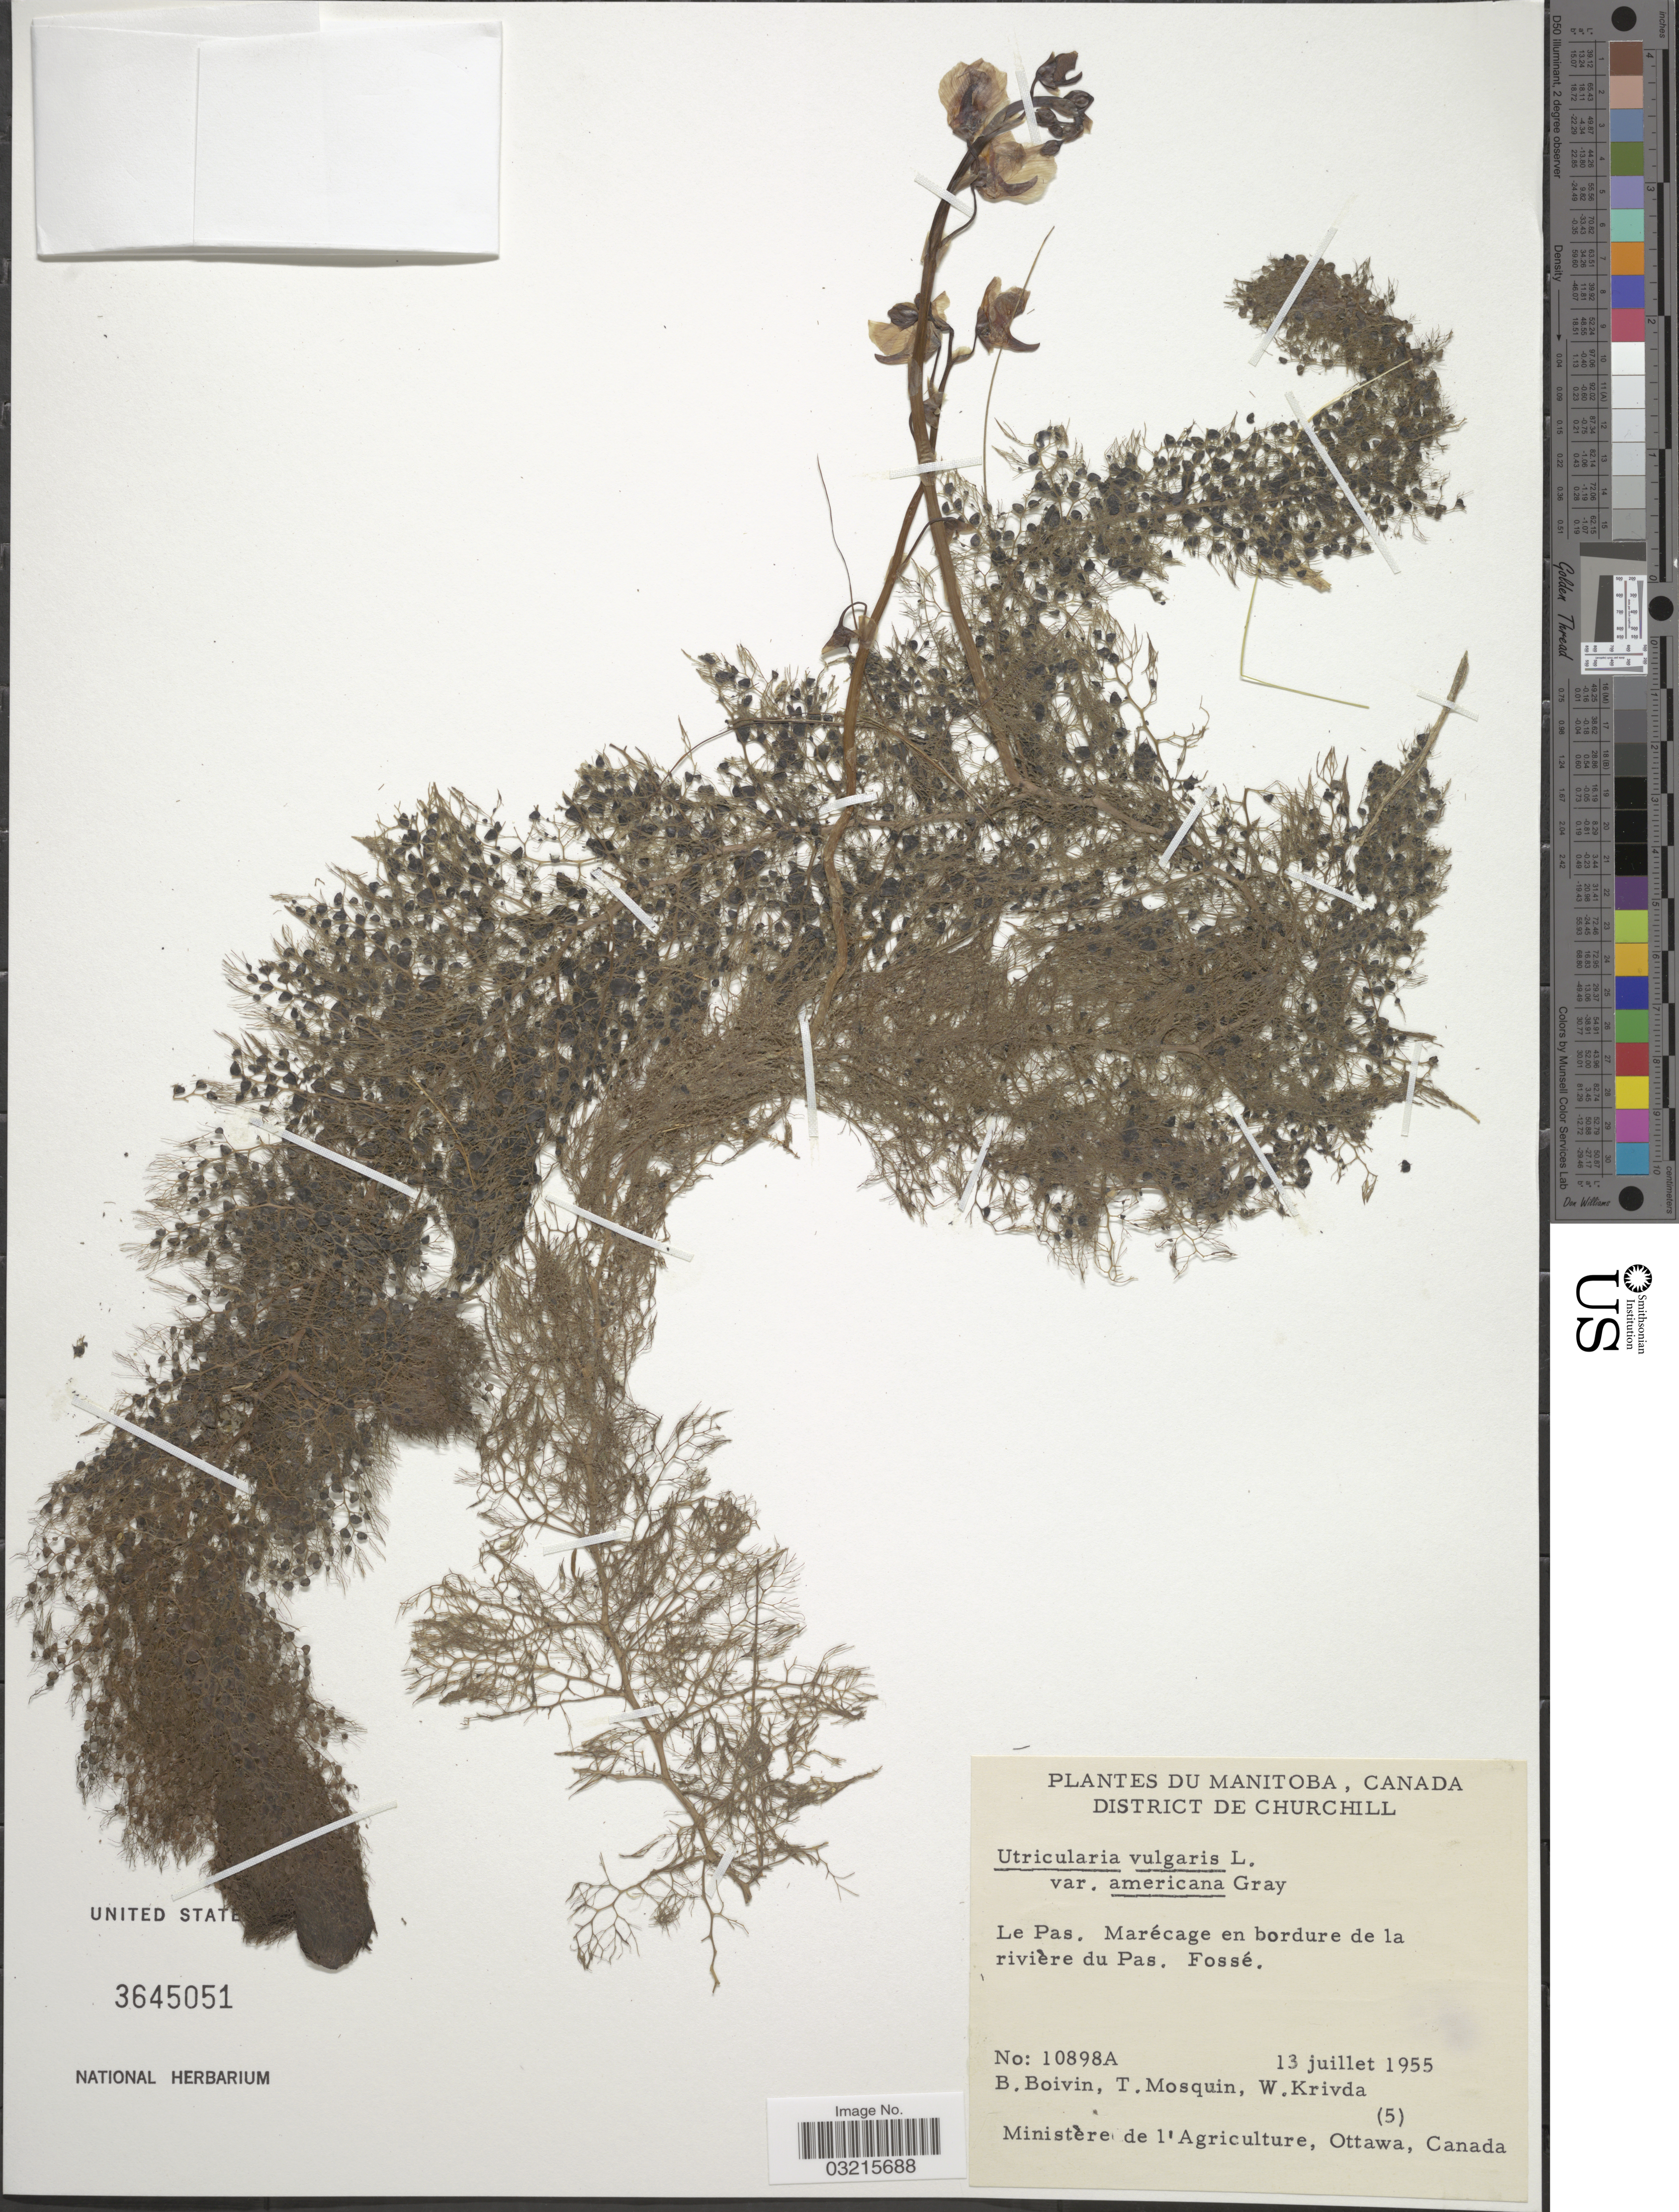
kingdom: Plantae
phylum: Tracheophyta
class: Magnoliopsida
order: Lamiales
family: Lentibulariaceae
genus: Utricularia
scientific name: Utricularia vulgaris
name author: L.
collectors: J. R. B. Boivin, T. Mosquin & W. Krivda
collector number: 10898A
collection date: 1955-07-13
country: Canada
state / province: Manitoba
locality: District de Churchill, Le Pas. Marécage en bordure de la riviére du Pas. Fossé.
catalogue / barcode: US 3645051